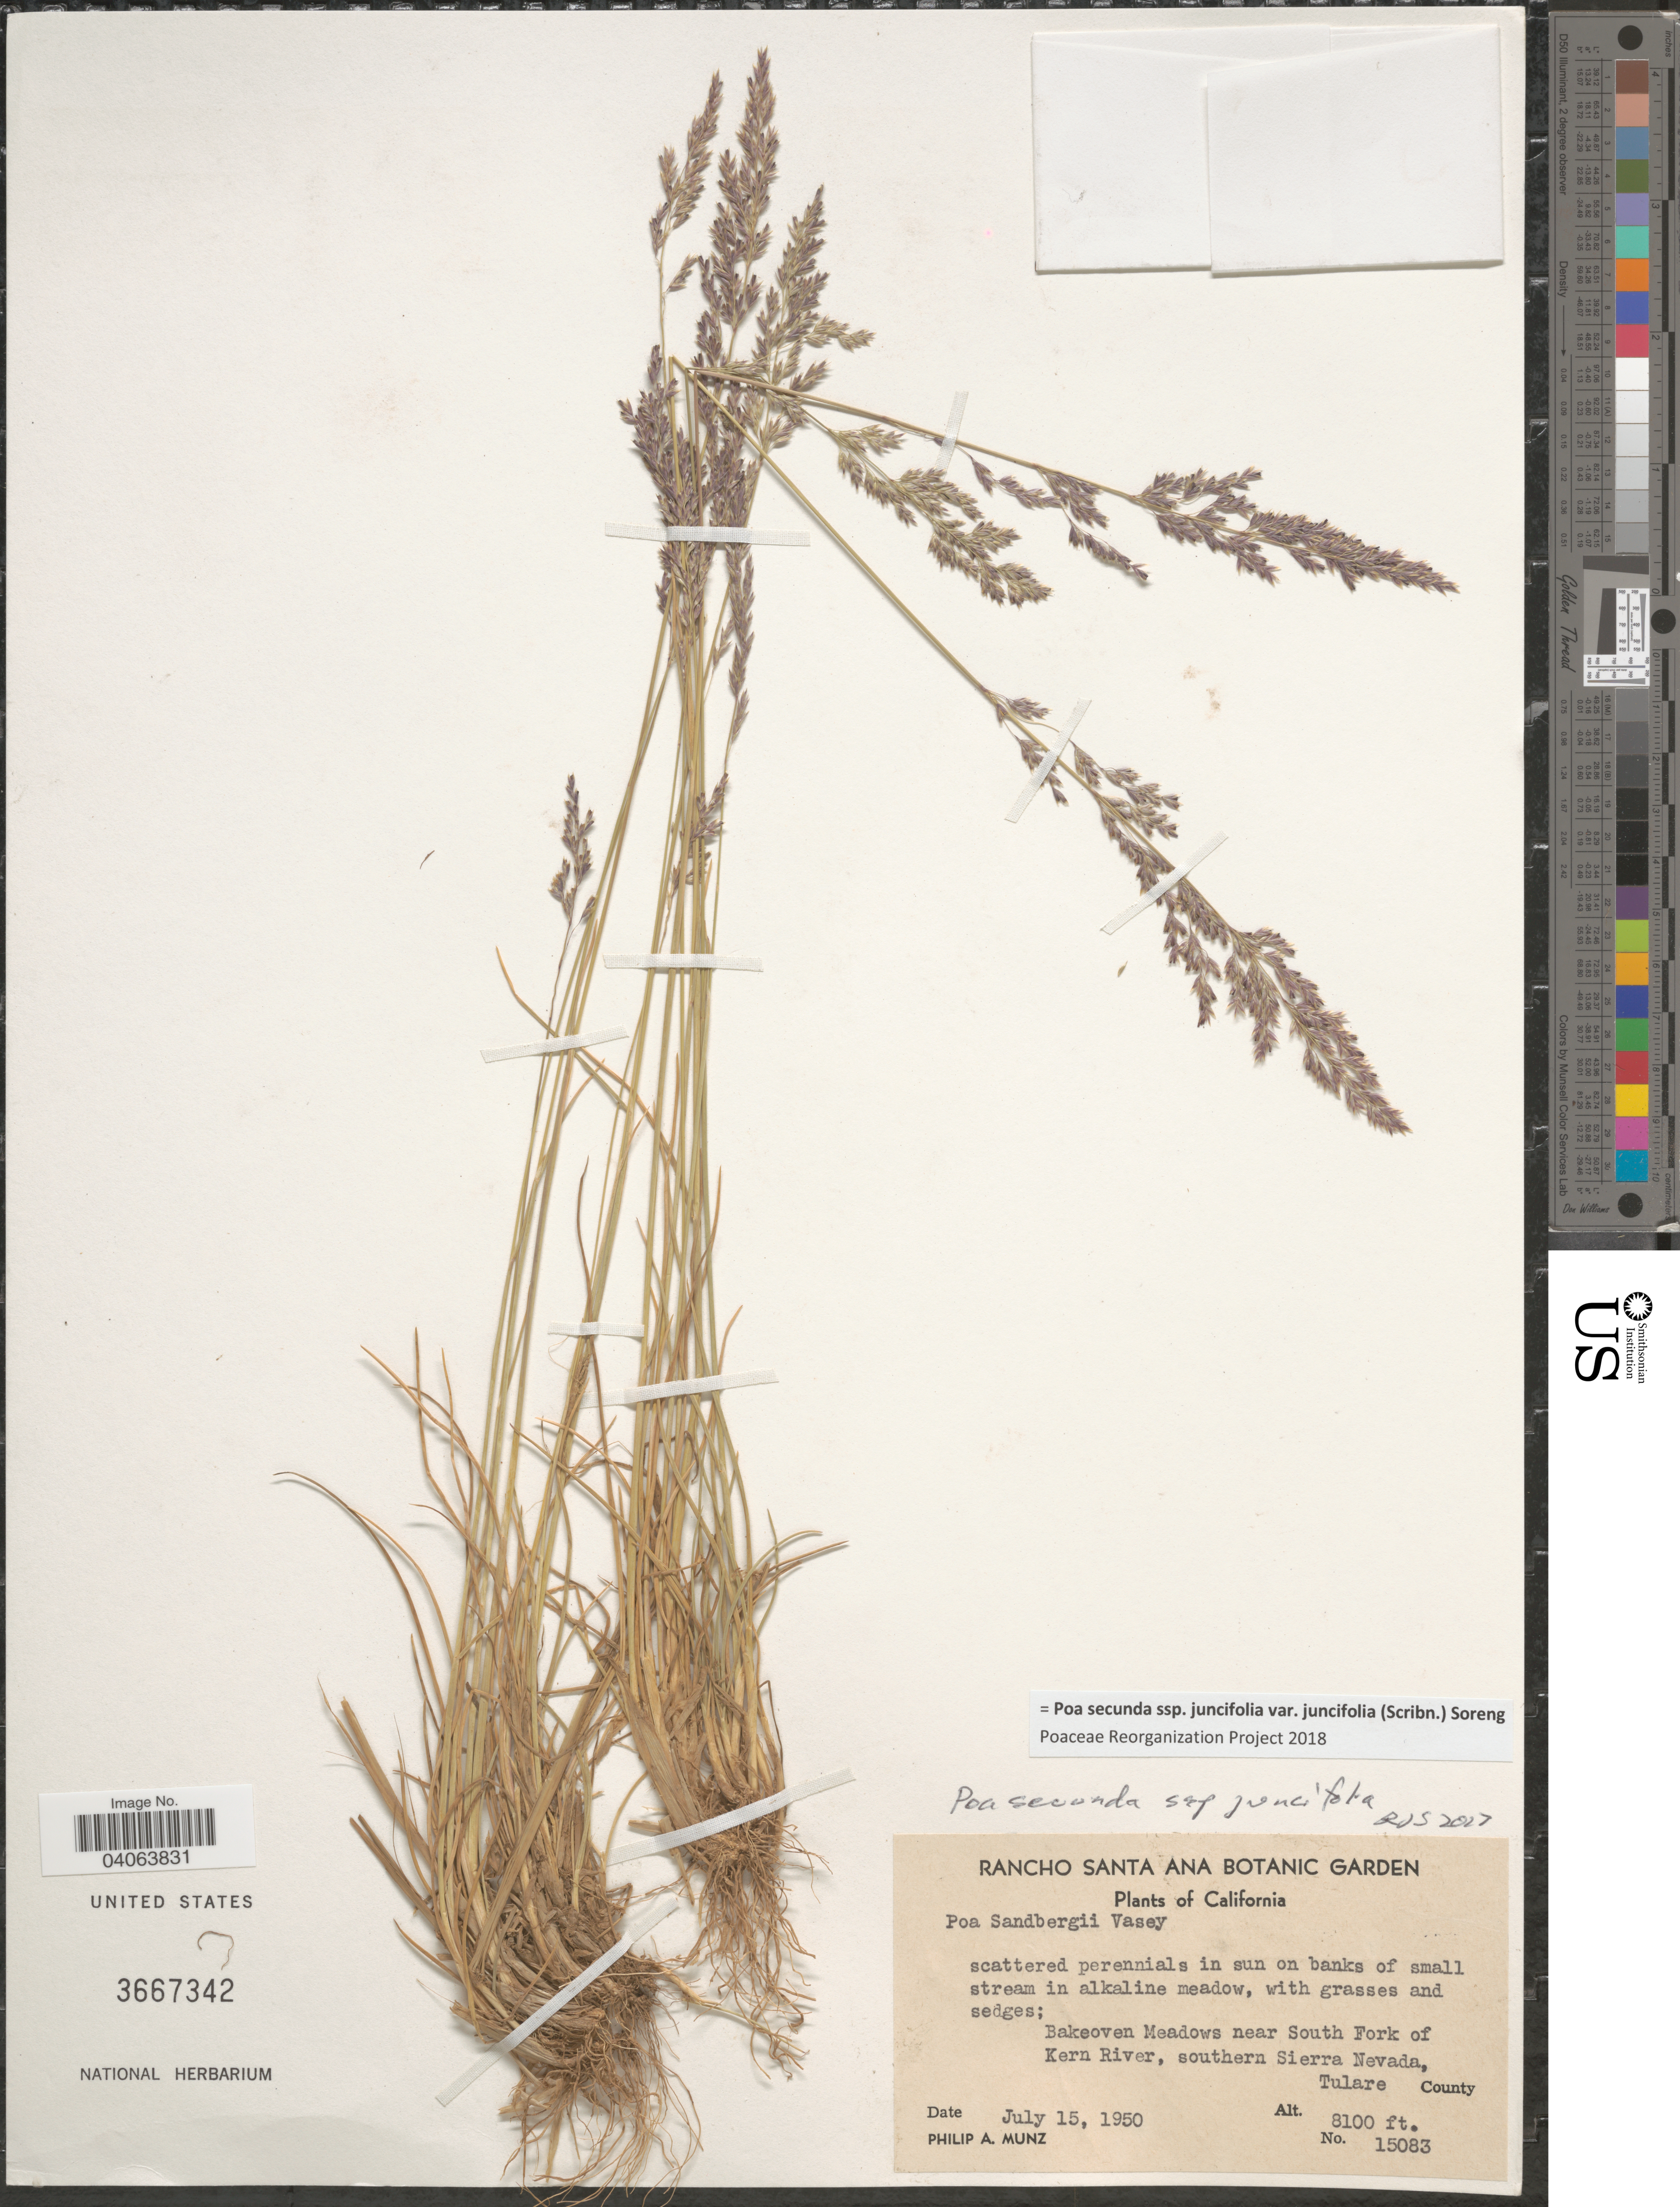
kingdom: Plantae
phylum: Tracheophyta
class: Liliopsida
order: Poales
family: Poaceae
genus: Poa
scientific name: Poa secunda subsp. juncifolia var. juncifolia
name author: (Scribn.) Soreng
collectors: P. A. Munz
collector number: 15083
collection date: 1950-07-15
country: United States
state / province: California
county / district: Tulare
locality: In sun on banks of small stream in alkaline meadow, with grasses and sedges; Bakeoven Meadows near South Fork of Kern River, southern Sierra Nevada, Tulare County.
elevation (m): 2469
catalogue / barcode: US 3667342